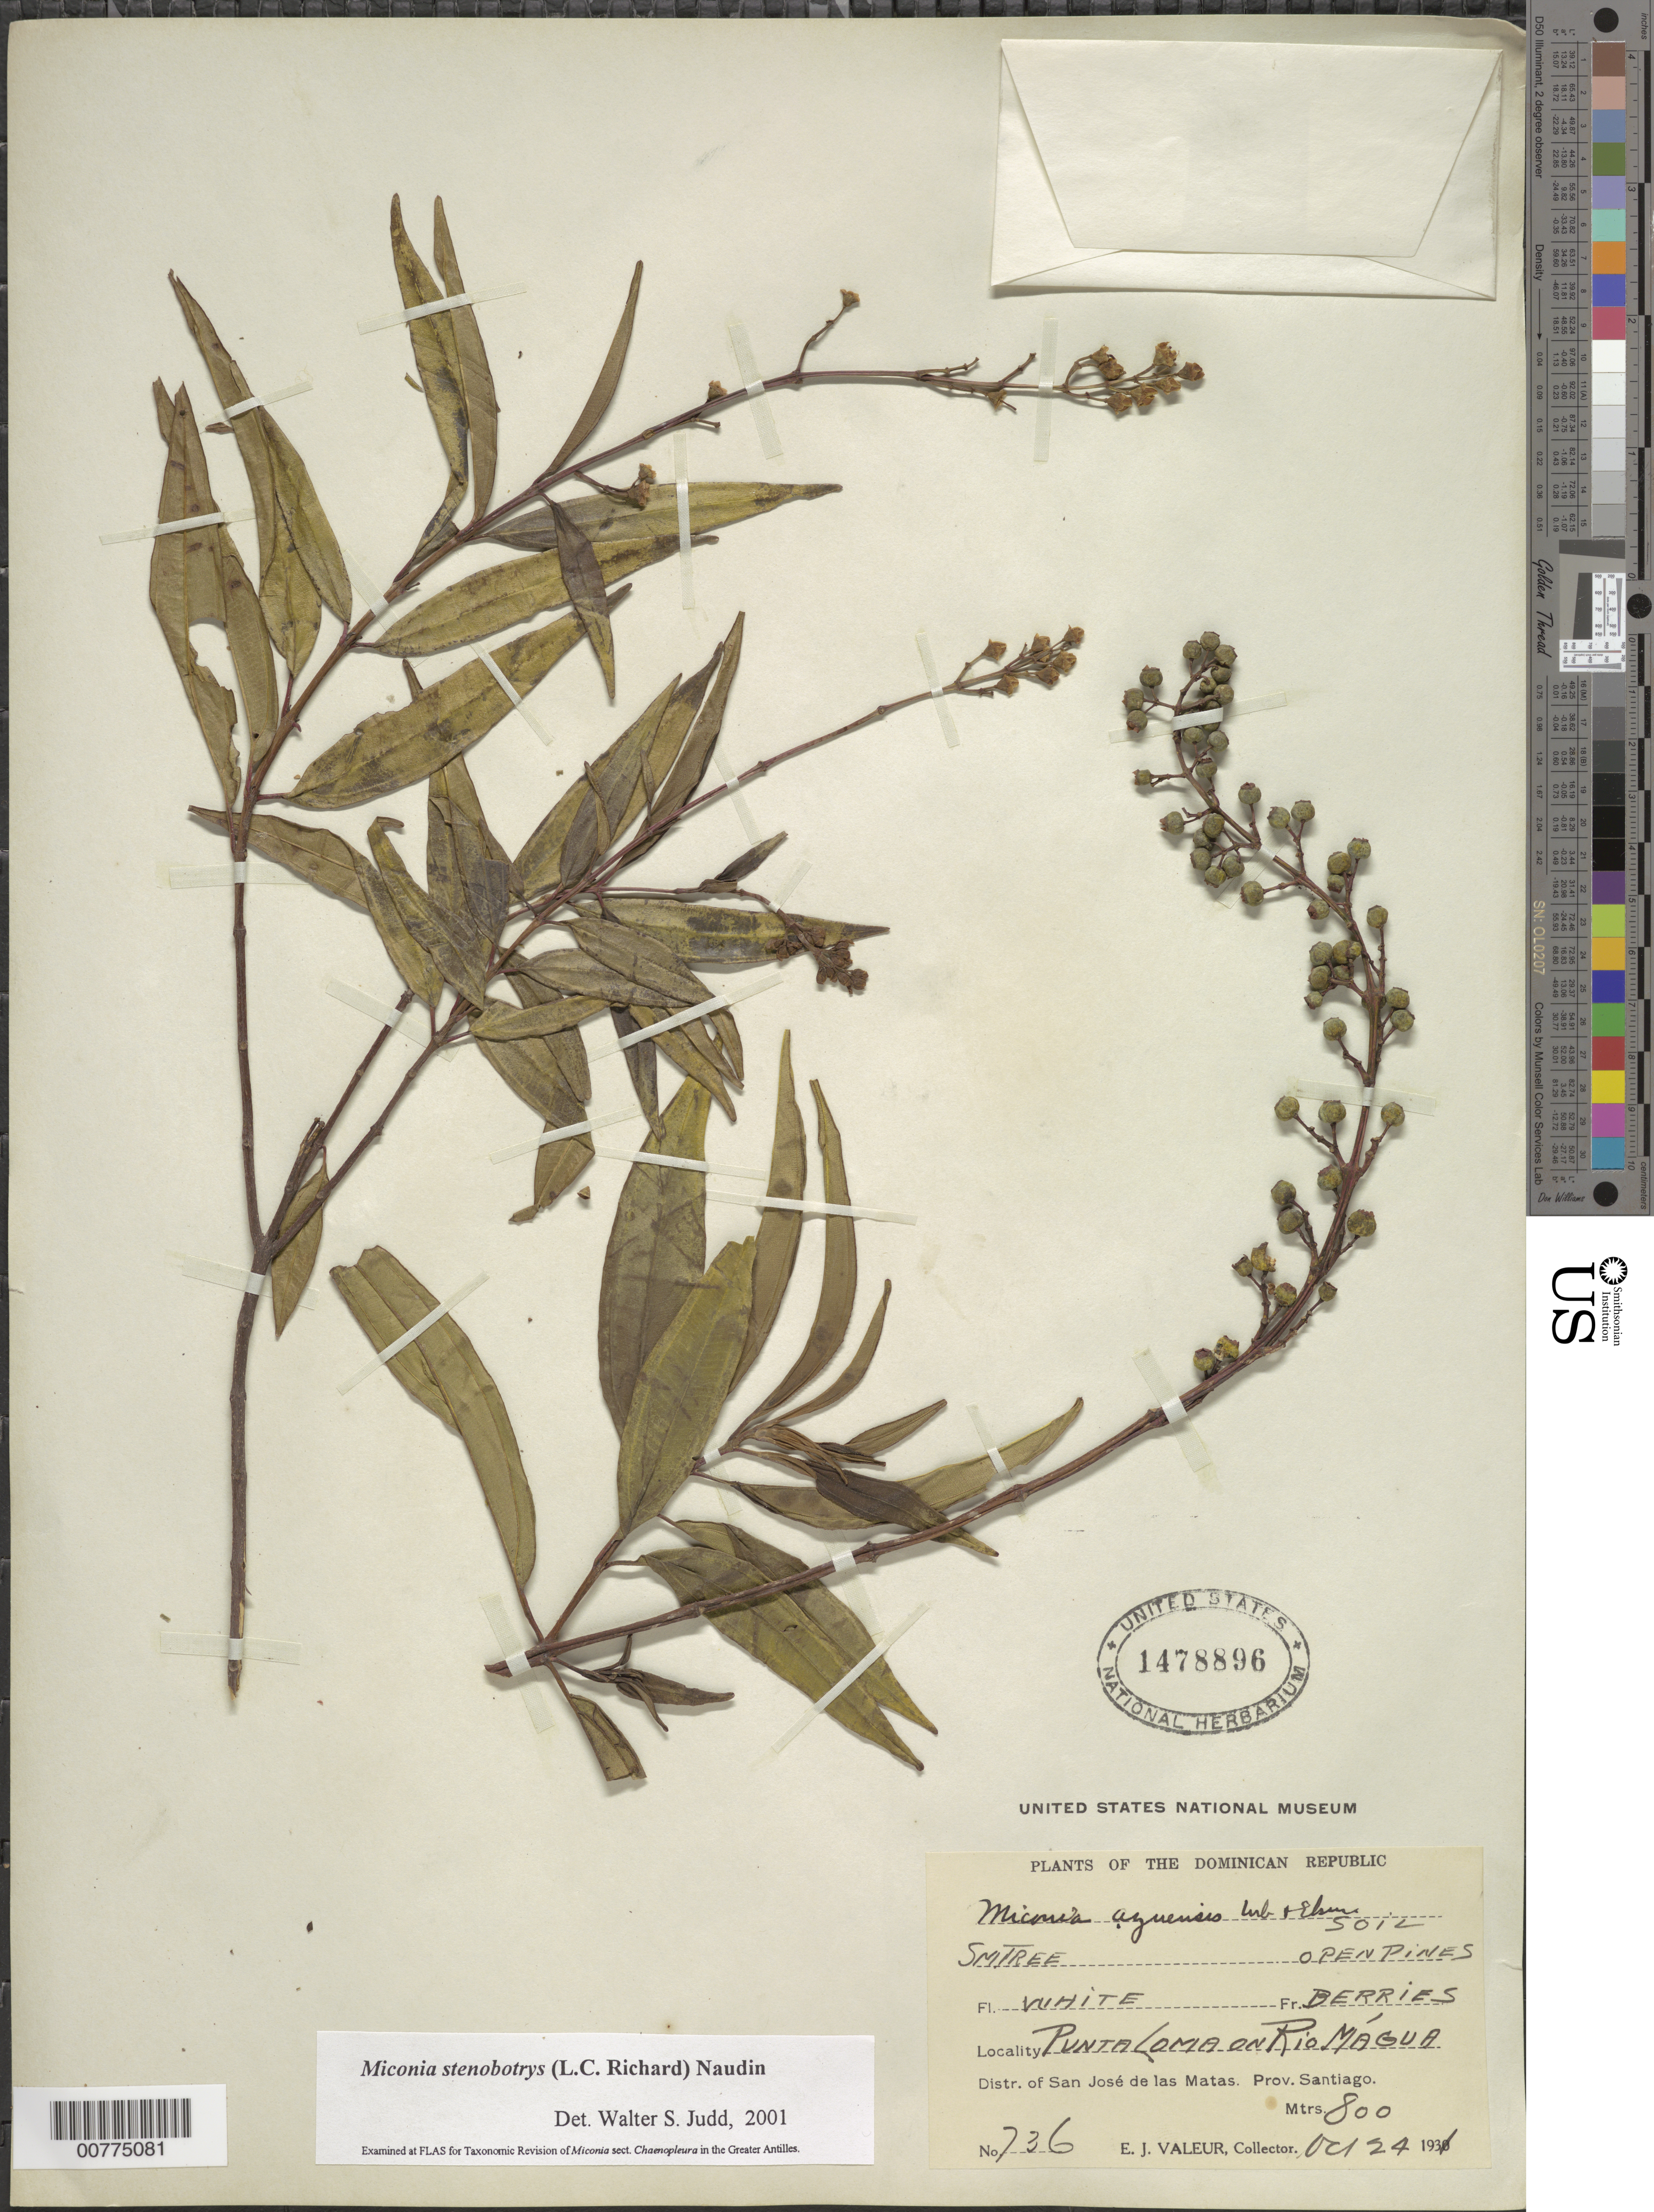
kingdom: Plantae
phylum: Tracheophyta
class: Magnoliopsida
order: Myrtales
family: Melastomataceae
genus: Miconia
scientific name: Miconia stenobotrys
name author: (Rich.) Naudin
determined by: Judd, Walter S.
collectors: E. Valeur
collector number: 736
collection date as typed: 24 Oct 1931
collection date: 1931-10-24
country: Dominican Republic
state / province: Santiago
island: Hispaniola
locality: San José de las Matas, Punta Loma on Mágua River.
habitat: Open pines.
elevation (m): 800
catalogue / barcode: US 1478896